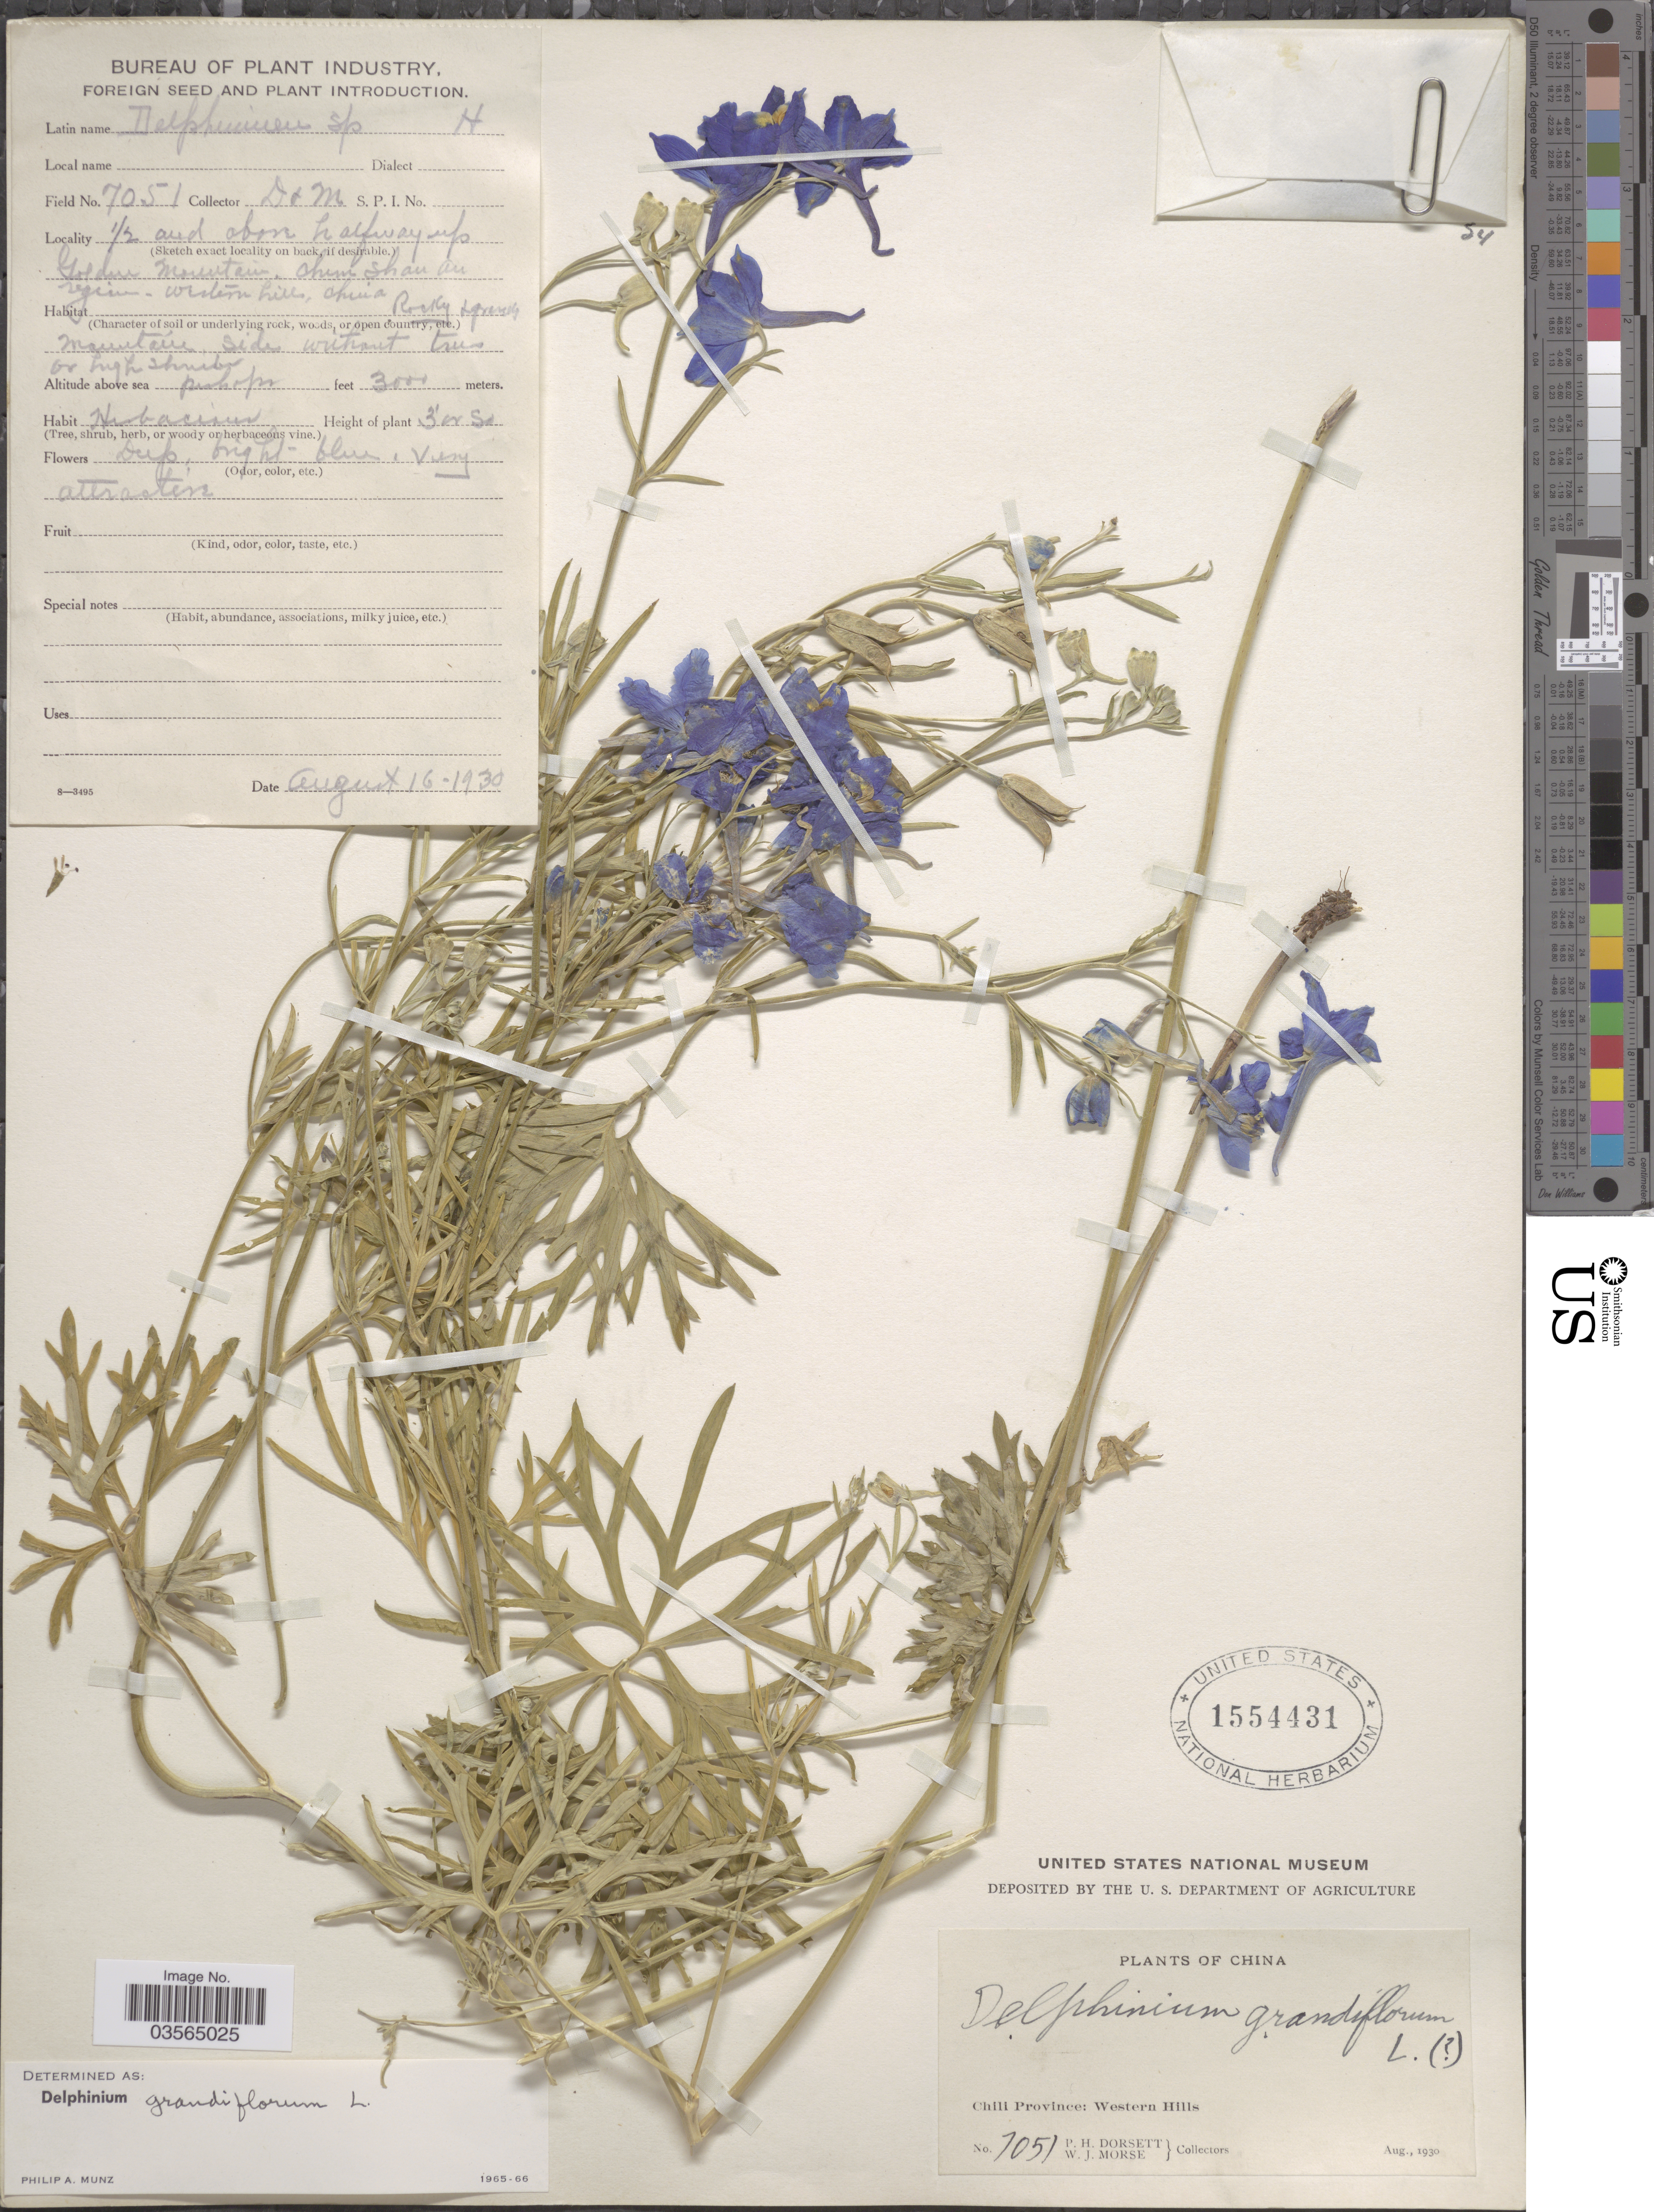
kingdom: Plantae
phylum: Tracheophyta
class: Magnoliopsida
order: Ranunculales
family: Ranunculaceae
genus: Delphinium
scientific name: Delphinium grandiflorum var. grandiflorum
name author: L.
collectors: P. H. Dorsett & W. J. Morse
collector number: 7051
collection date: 1930-08-16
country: China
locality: Chili Province: Western Hills. ½ and above halfway up Golden Mountain. Chem [interpreted] Shan an [interpreted] region-western hills.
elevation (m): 3000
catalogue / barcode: US 1554431